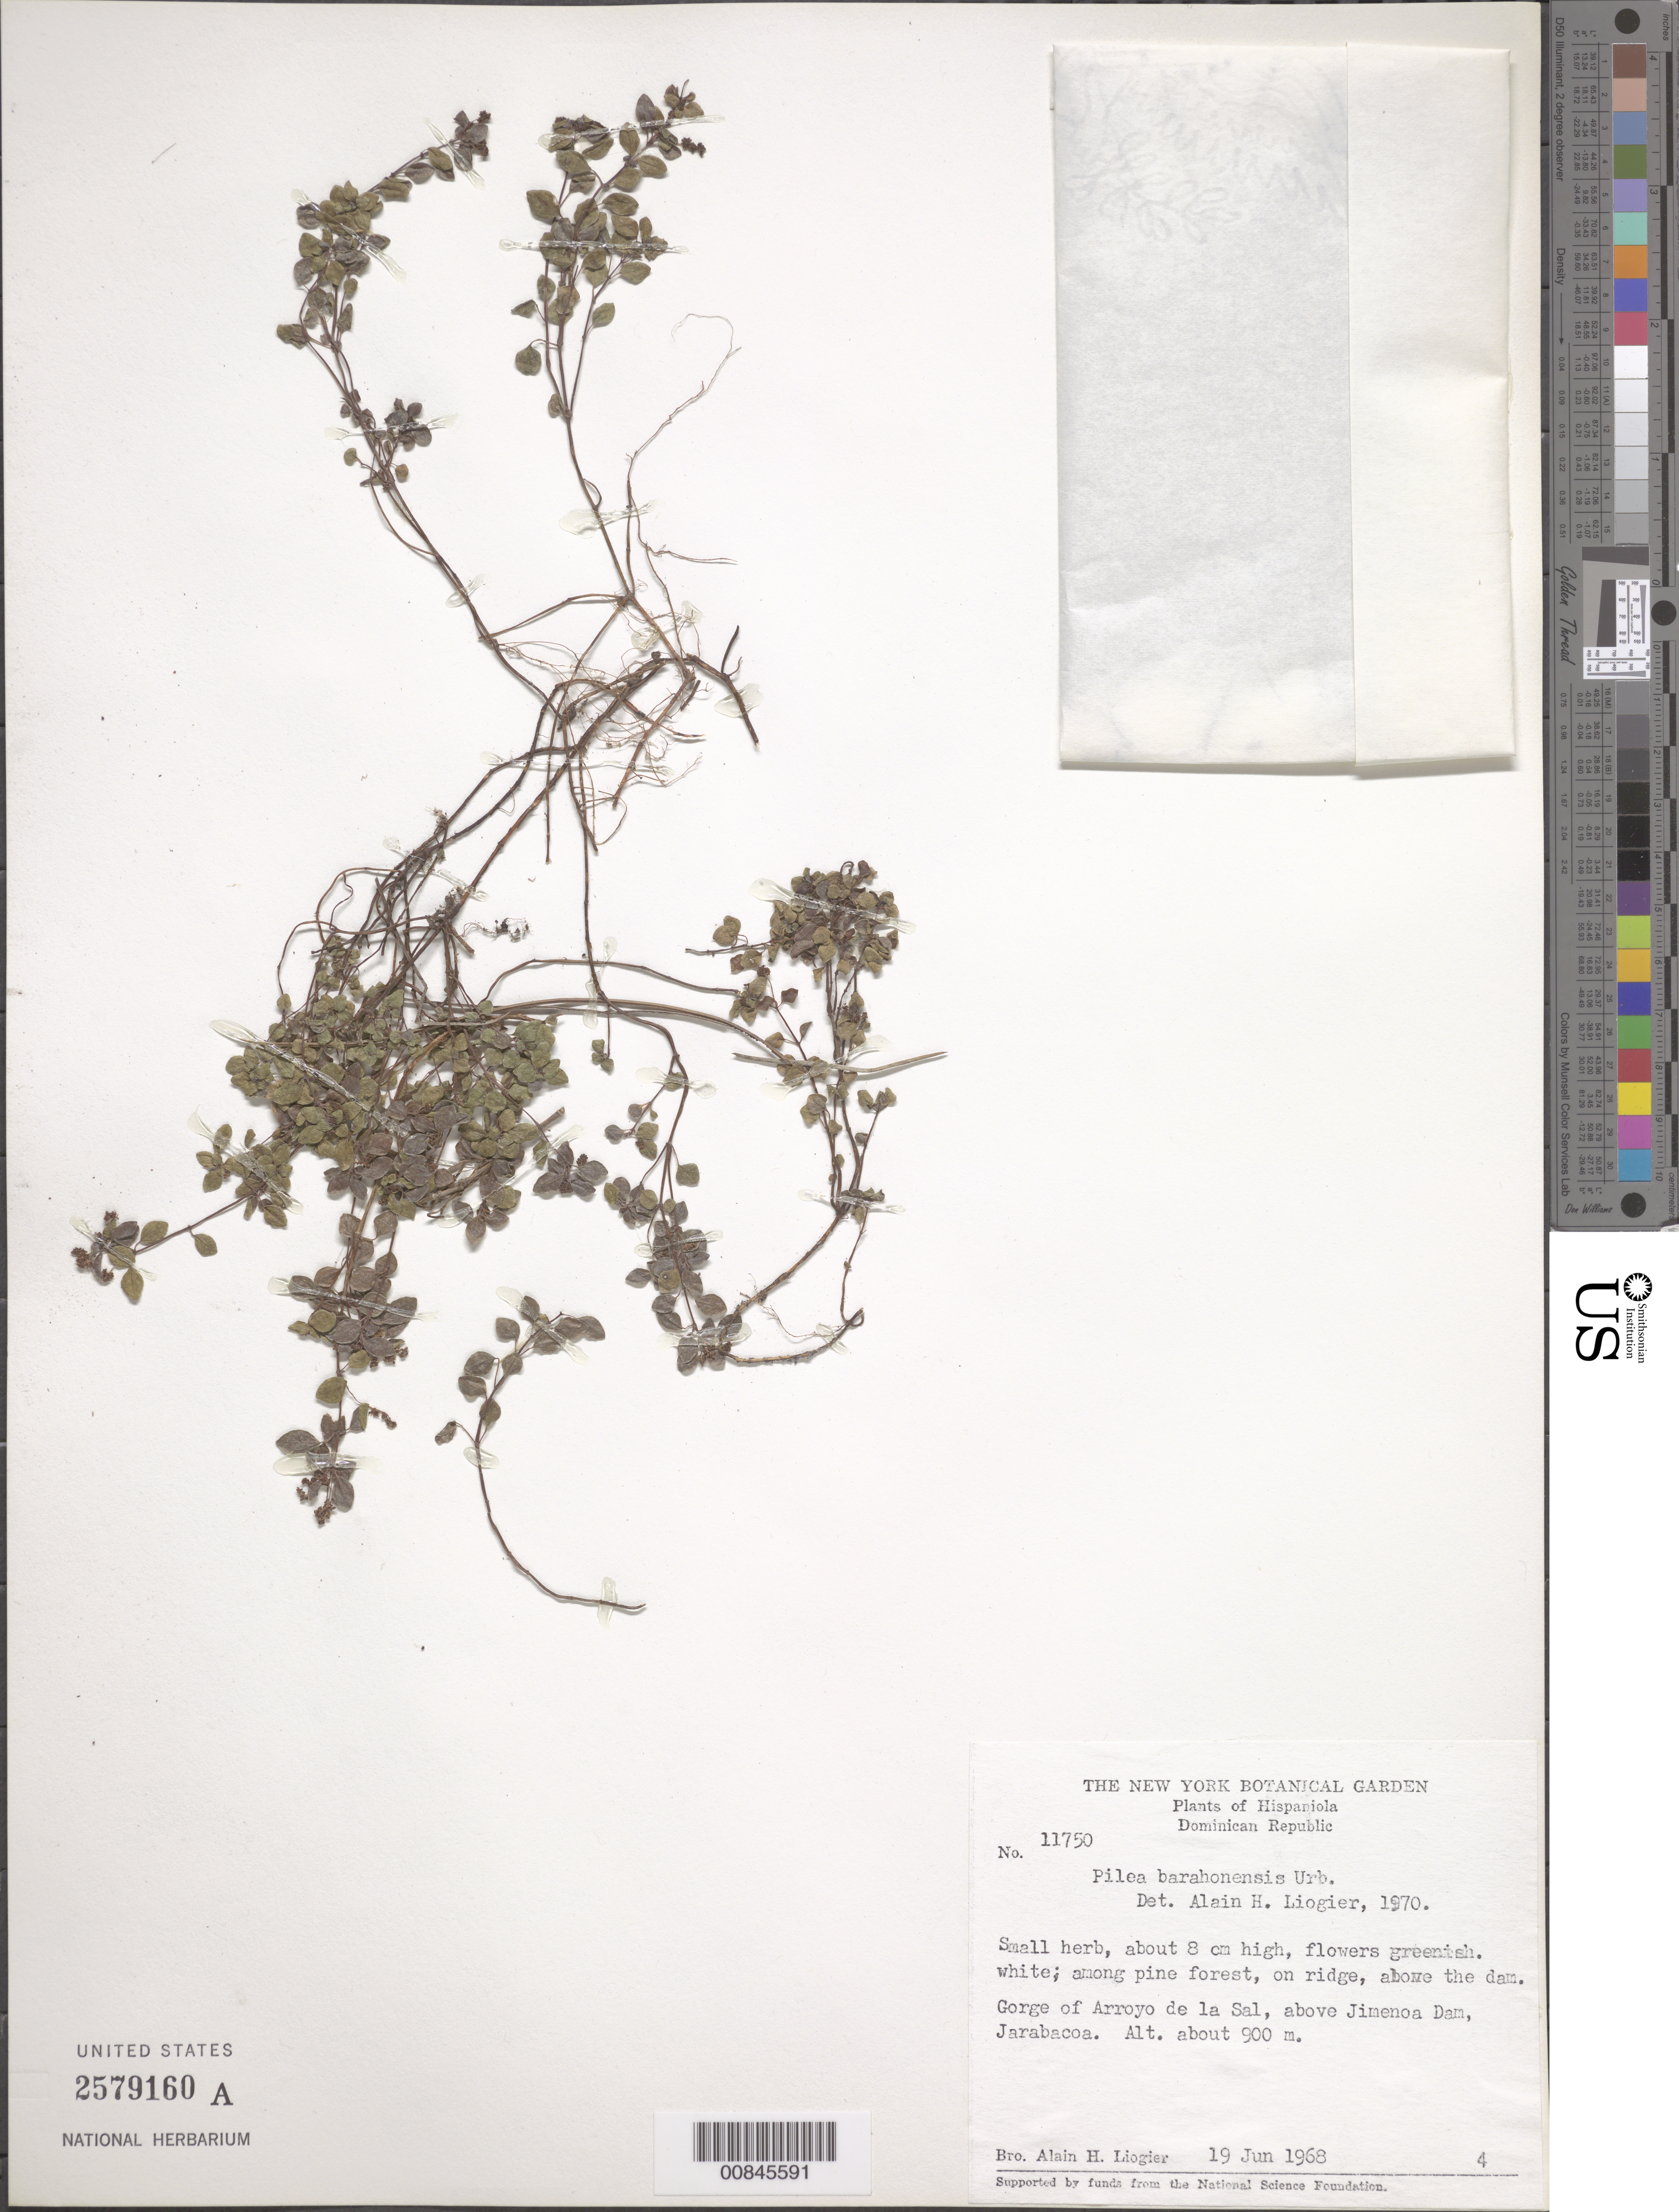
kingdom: Plantae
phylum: Tracheophyta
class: Magnoliopsida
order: Rosales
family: Urticaceae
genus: Pilea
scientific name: Pilea barahonensis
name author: Urb.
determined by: Liogier, Alain H.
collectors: A. H. Liogier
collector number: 11750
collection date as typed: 19 Jun 1968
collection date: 1968-06-19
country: Dominican Republic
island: Hispaniola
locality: Gorge of Arroyo de la Sal, above Jimenoa Dam, Jarabacoa.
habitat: Among pine forest, on ridge, above dam.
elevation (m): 900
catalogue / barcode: US 2579160A